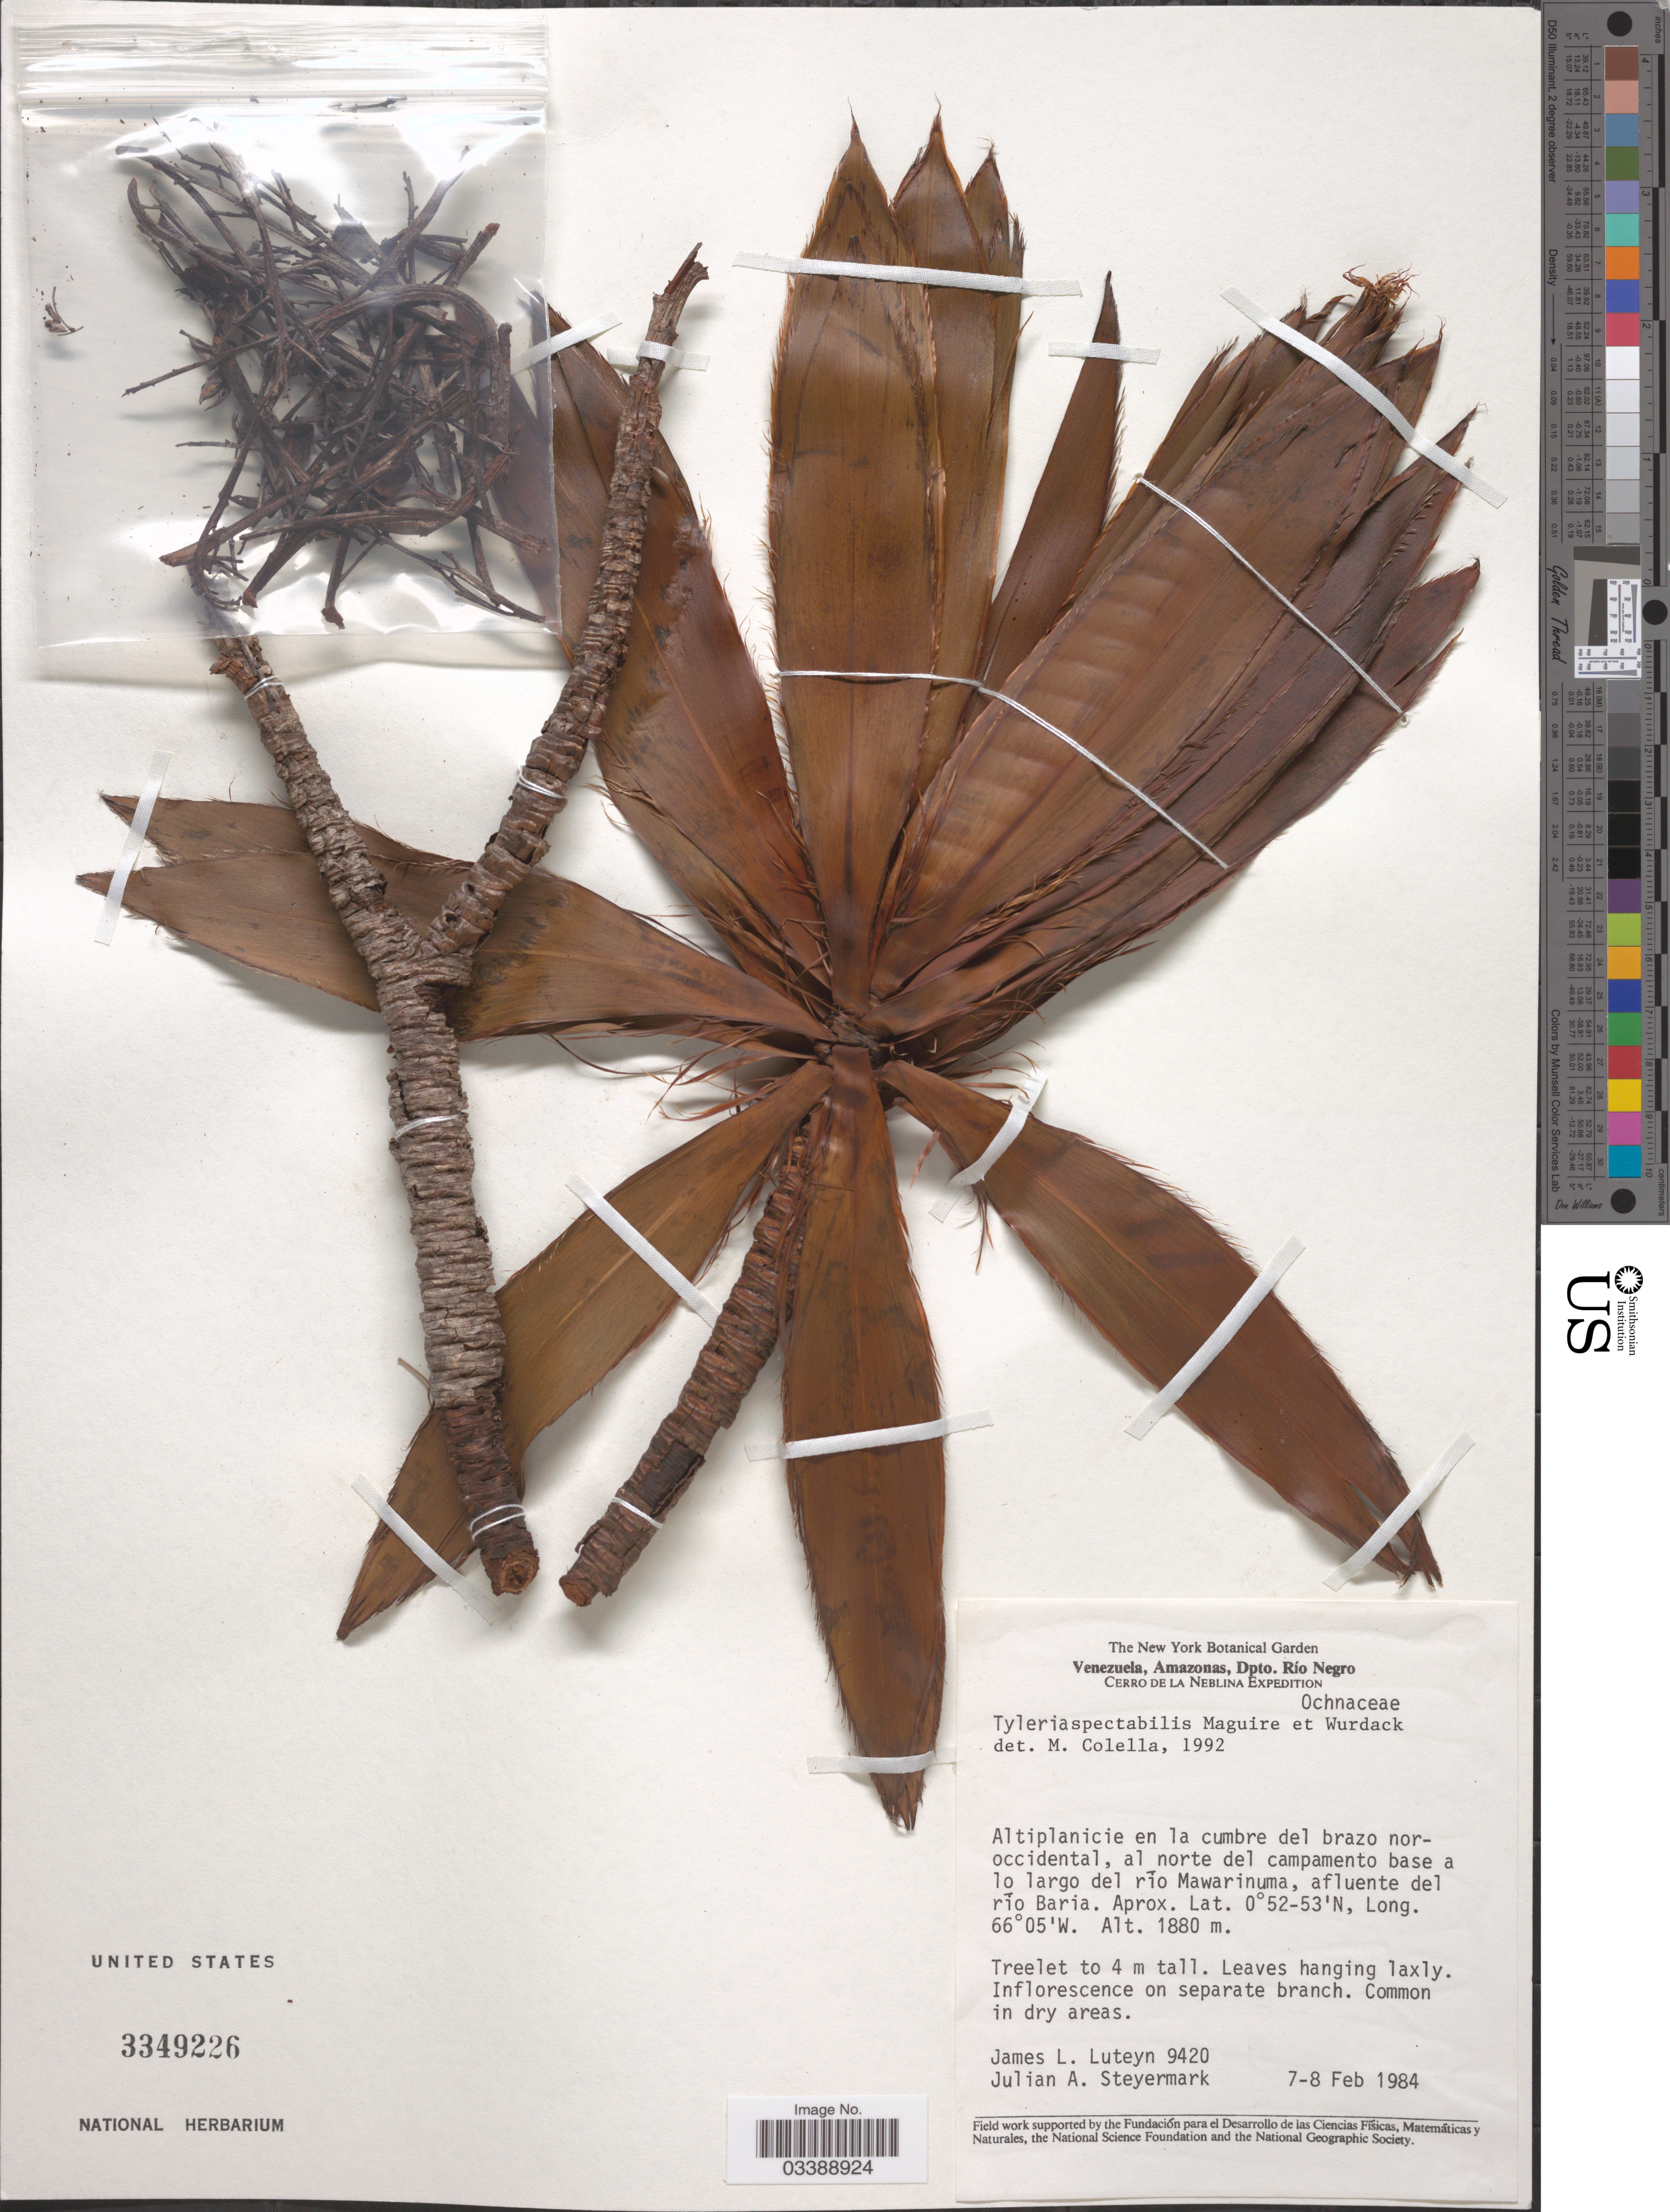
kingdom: Plantae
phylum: Tracheophyta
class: Magnoliopsida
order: Malpighiales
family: Ochnaceae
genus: Tyleria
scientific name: Tyleria spectabilis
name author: Maguire & Wurdack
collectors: J. L. Luteyn & J. Steyermark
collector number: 9420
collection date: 1984-02-07/1984-02-08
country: Venezuela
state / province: Amazonas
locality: Dpto. Río Negro. Cerro de La Neblina. Altiplanicie en la cumbre del brazo nor-occidental, al norte del campamento base a lo largo del río Mawarinuma, afluente del río Baria.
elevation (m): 1880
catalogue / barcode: US 3349226